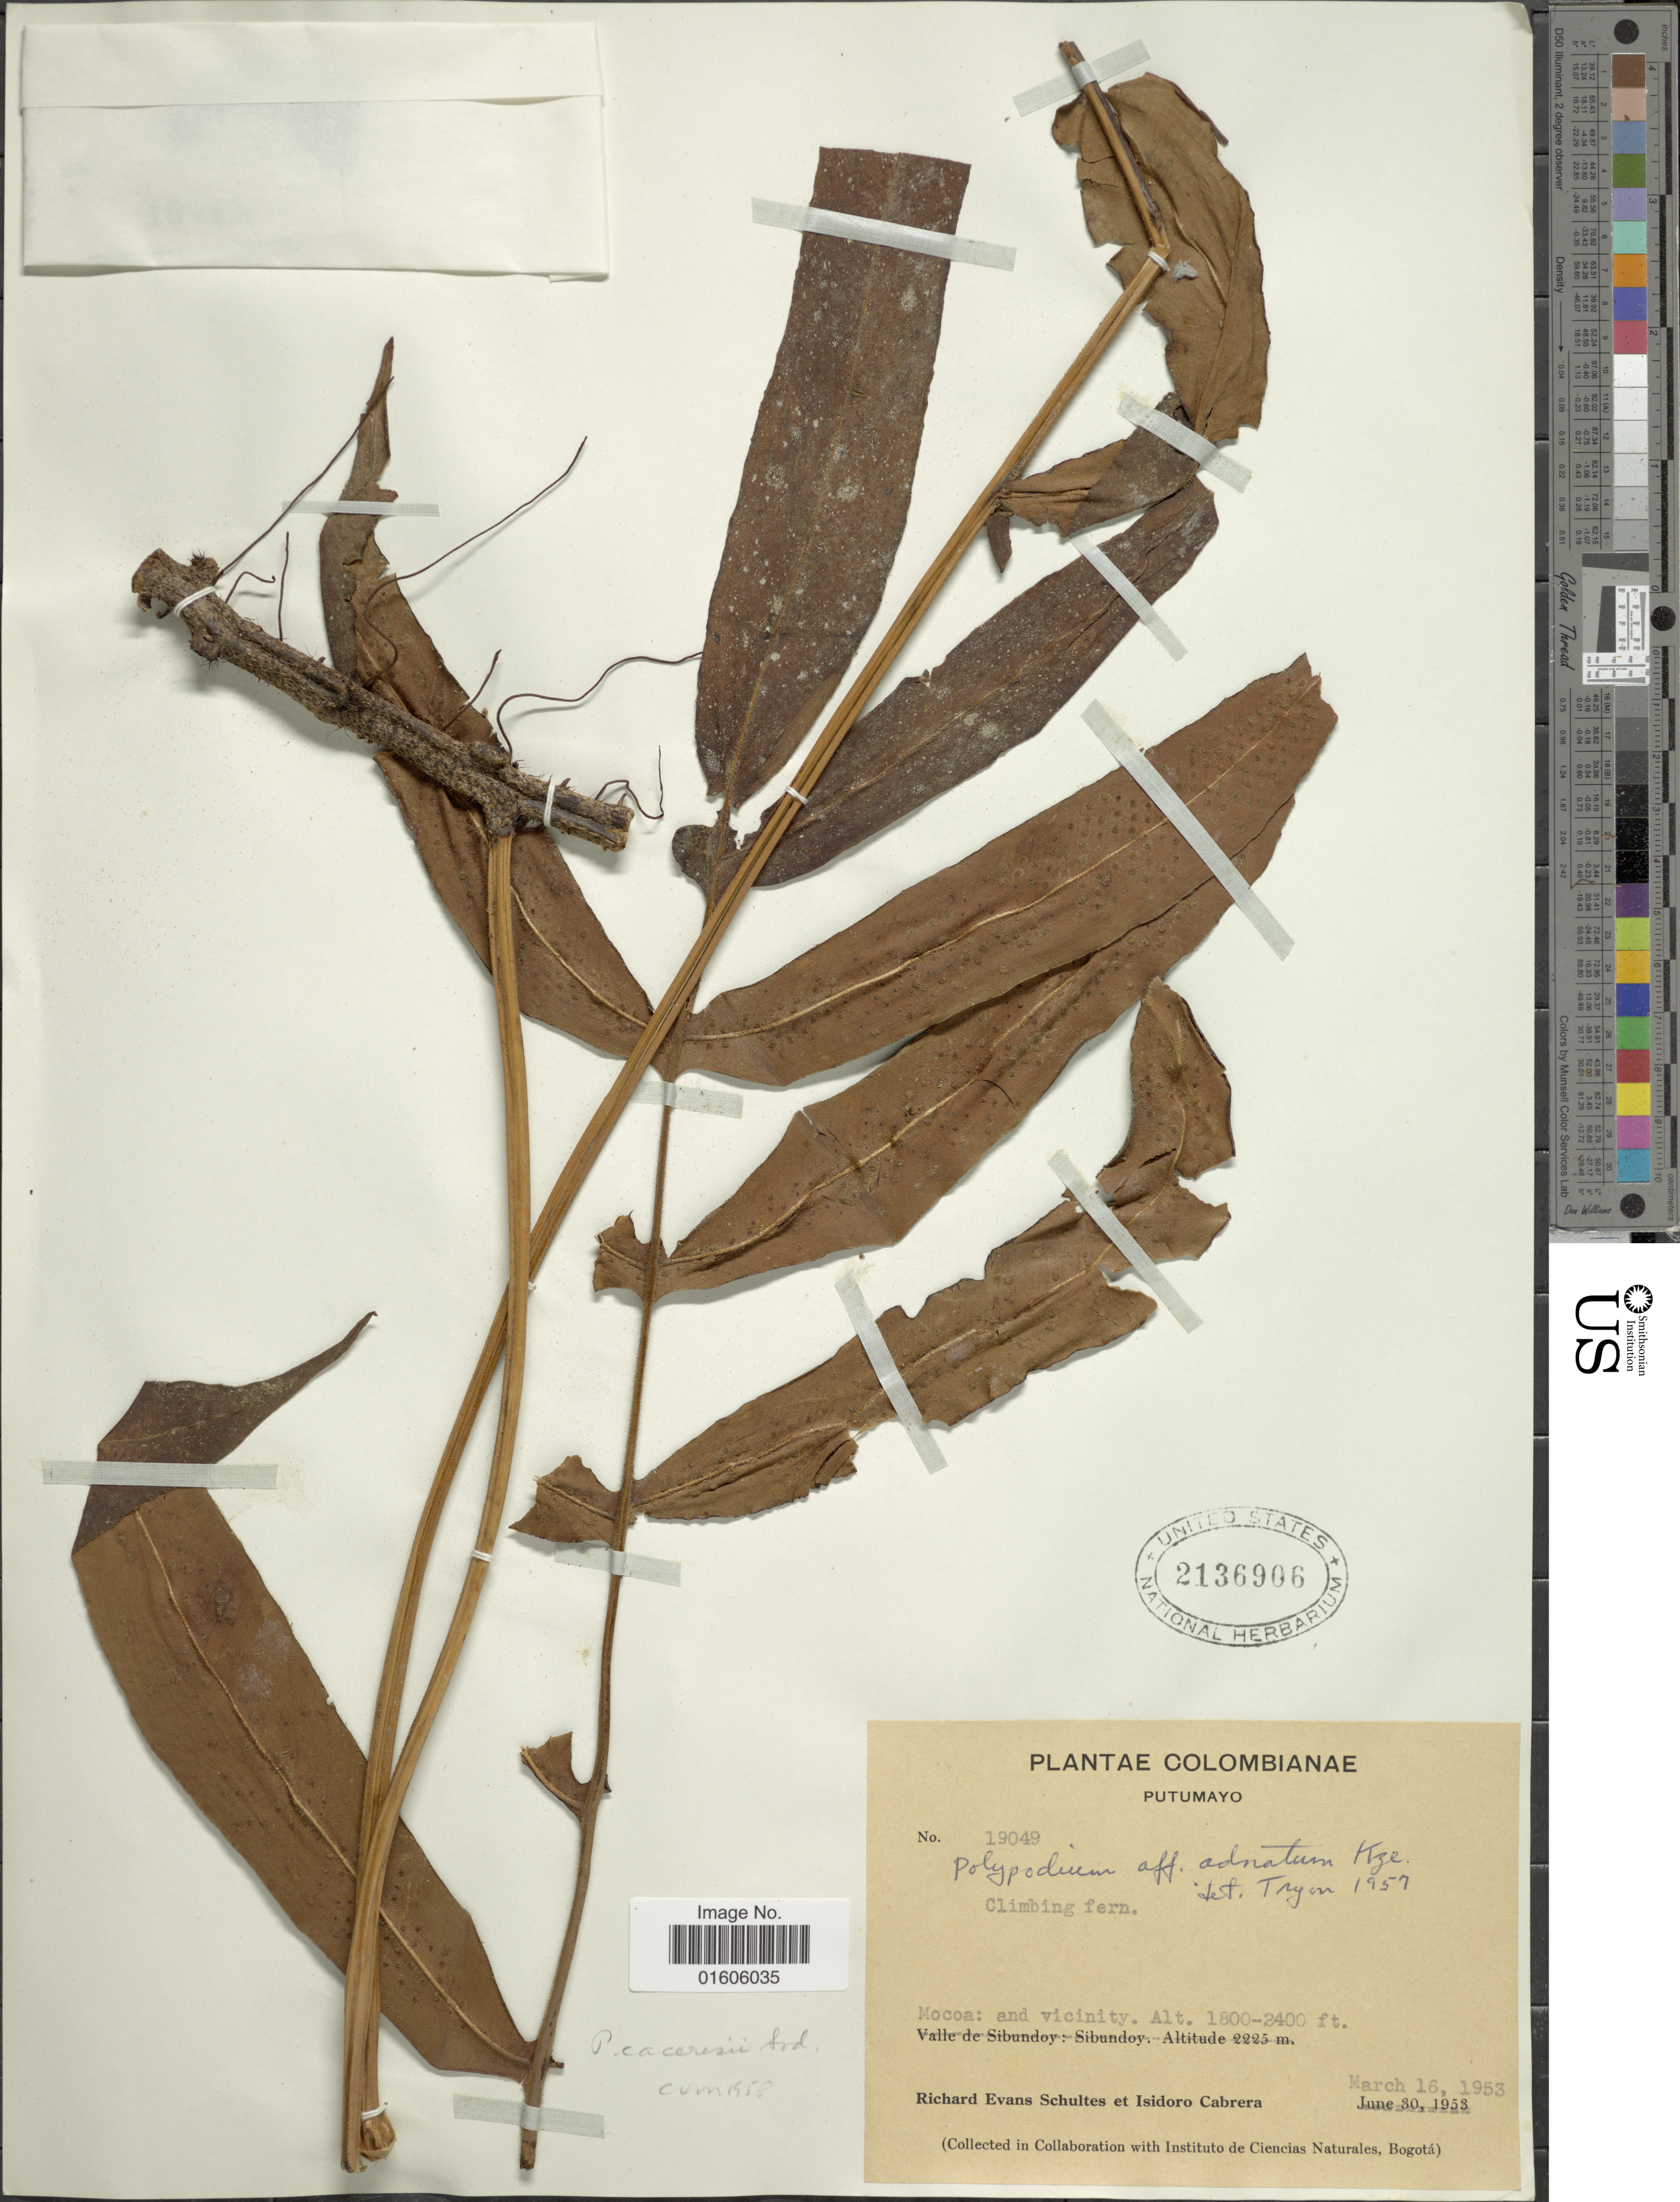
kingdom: Plantae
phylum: Tracheophyta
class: Polypodiopsida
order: Polypodiales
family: Polypodiaceae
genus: Serpocaulon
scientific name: Serpocaulon caceresii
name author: A.R. Sm.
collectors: R. E. Schultes & I. Cabrera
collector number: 19049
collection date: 1953-03-16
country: Colombia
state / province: Putumayo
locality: Mocoa: and vicinity.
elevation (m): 549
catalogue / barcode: US 2136906